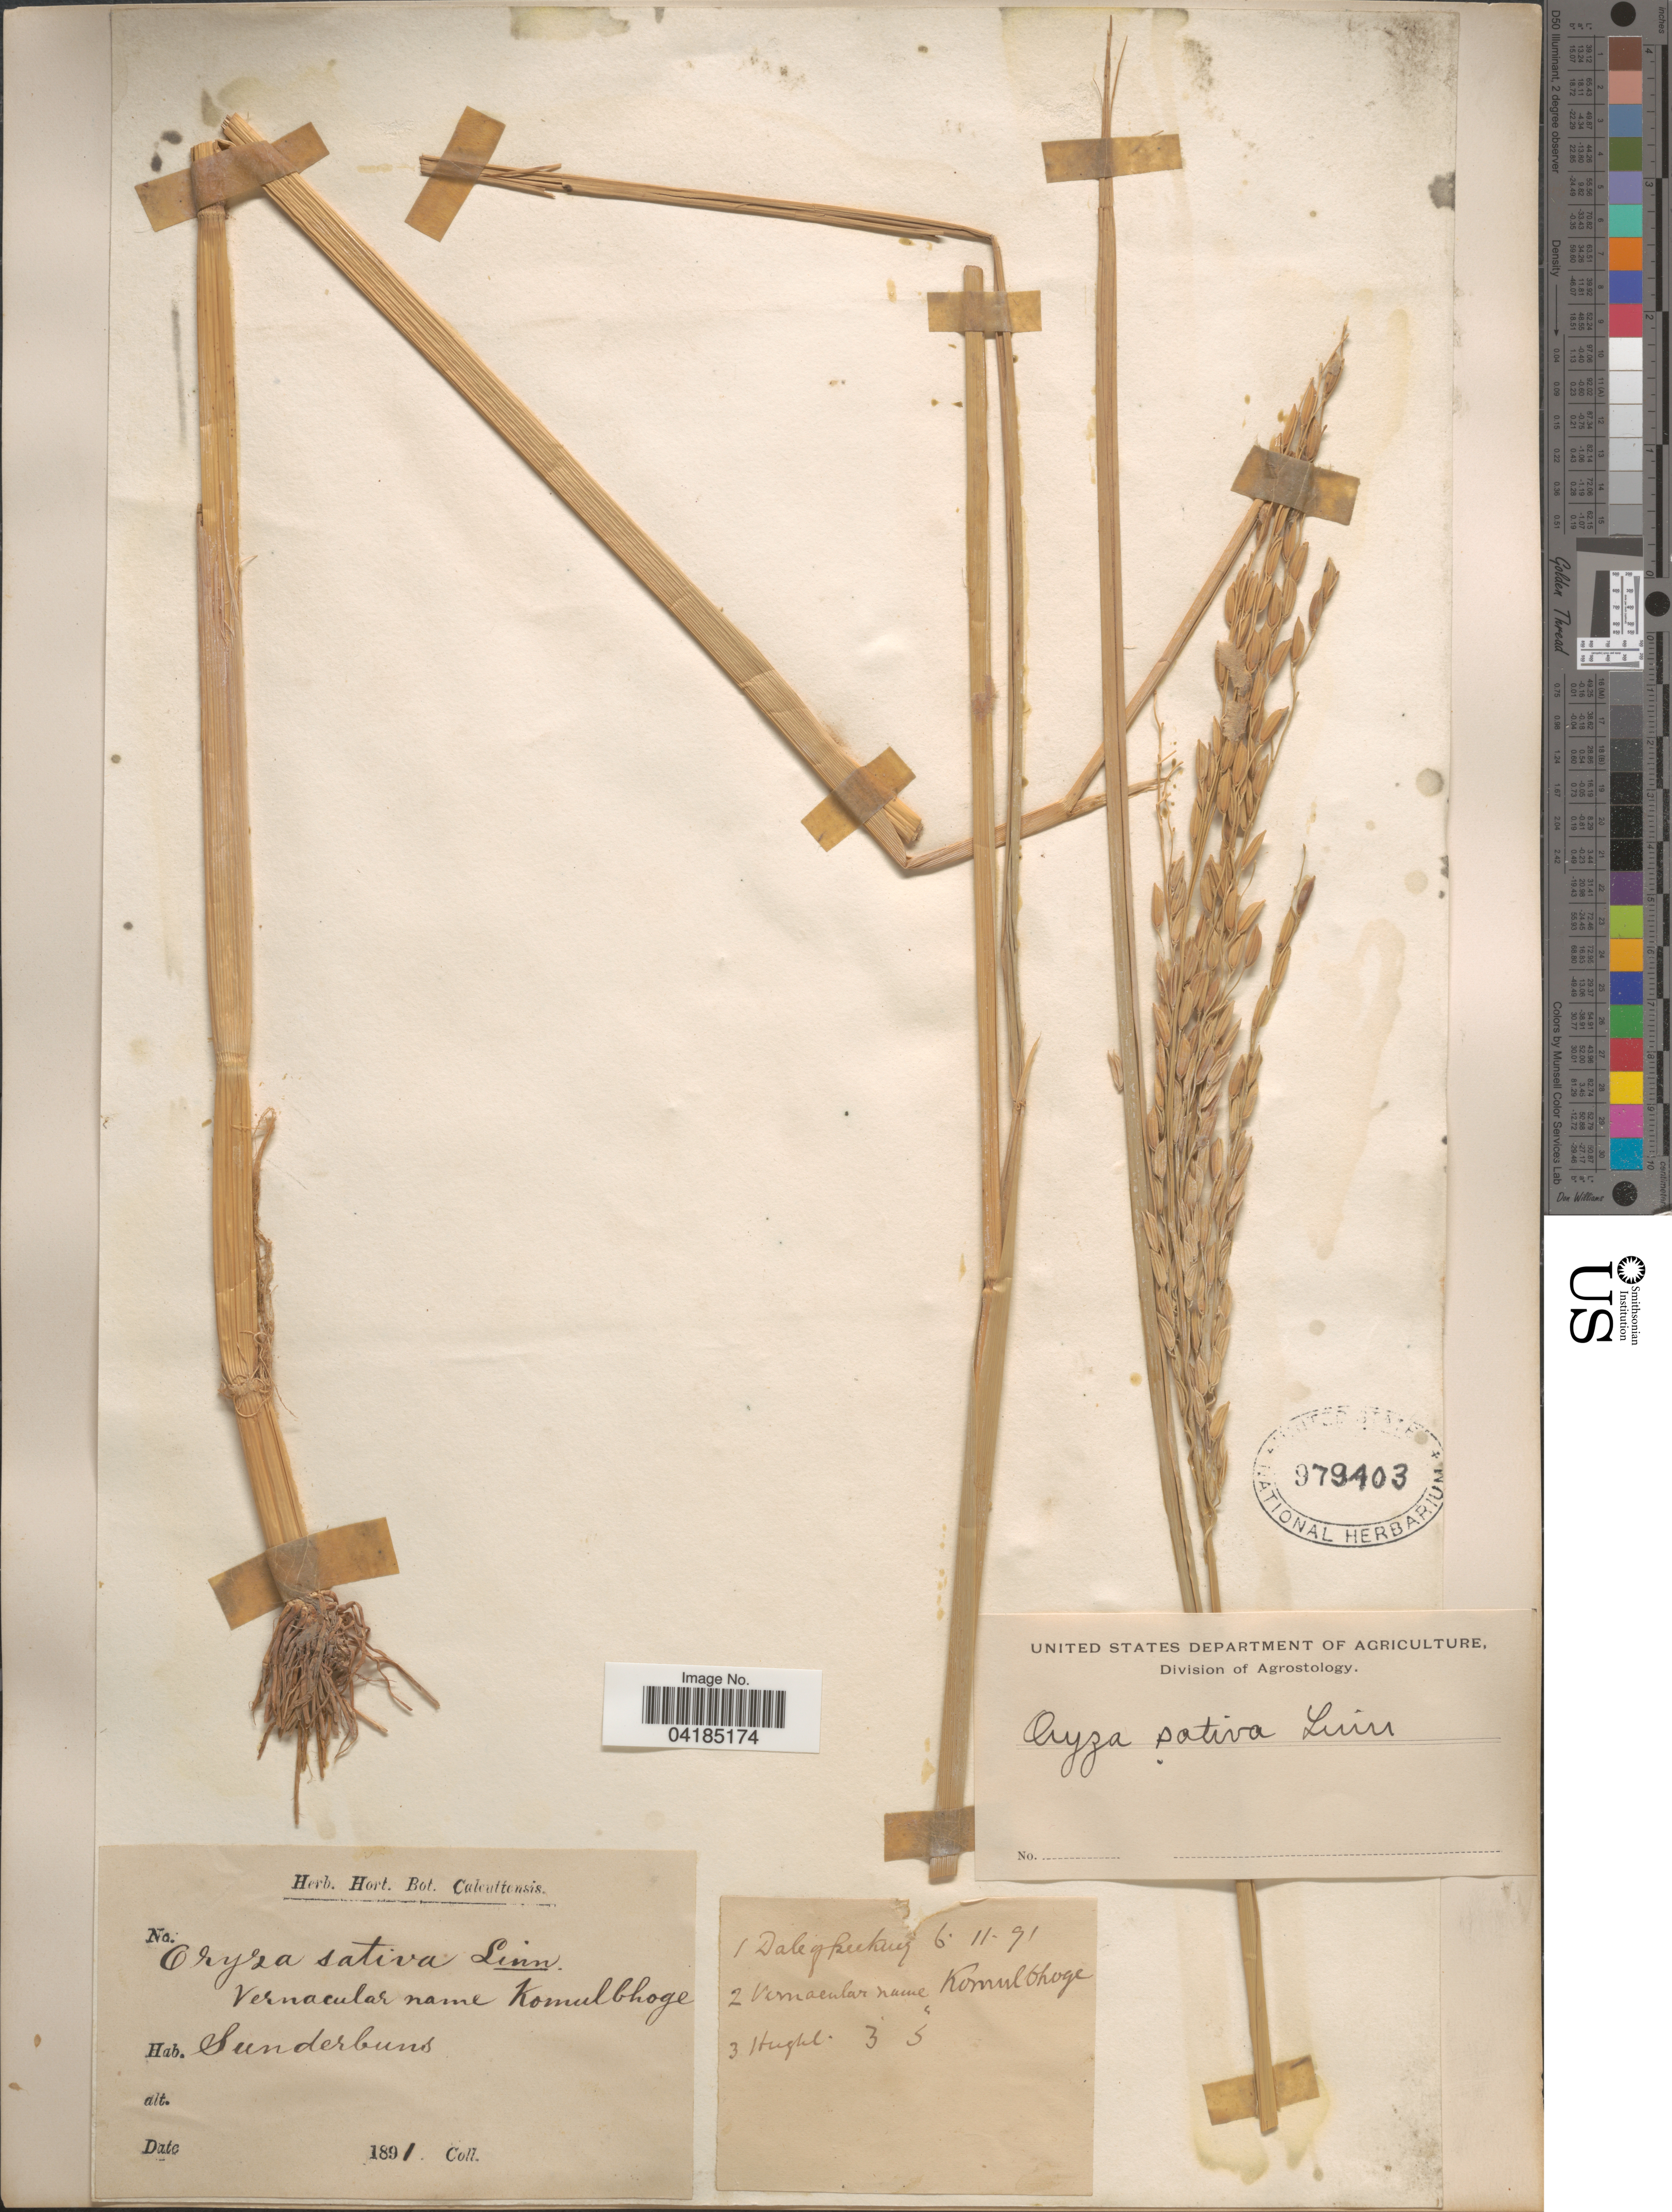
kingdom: Plantae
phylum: Tracheophyta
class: Liliopsida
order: Poales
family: Poaceae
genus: Oryza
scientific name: Oryza sativa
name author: L.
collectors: ex Herb. Hort. Bot. Calcuttensis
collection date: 1891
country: India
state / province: West Bengal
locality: Sunderbuns.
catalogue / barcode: US 979403